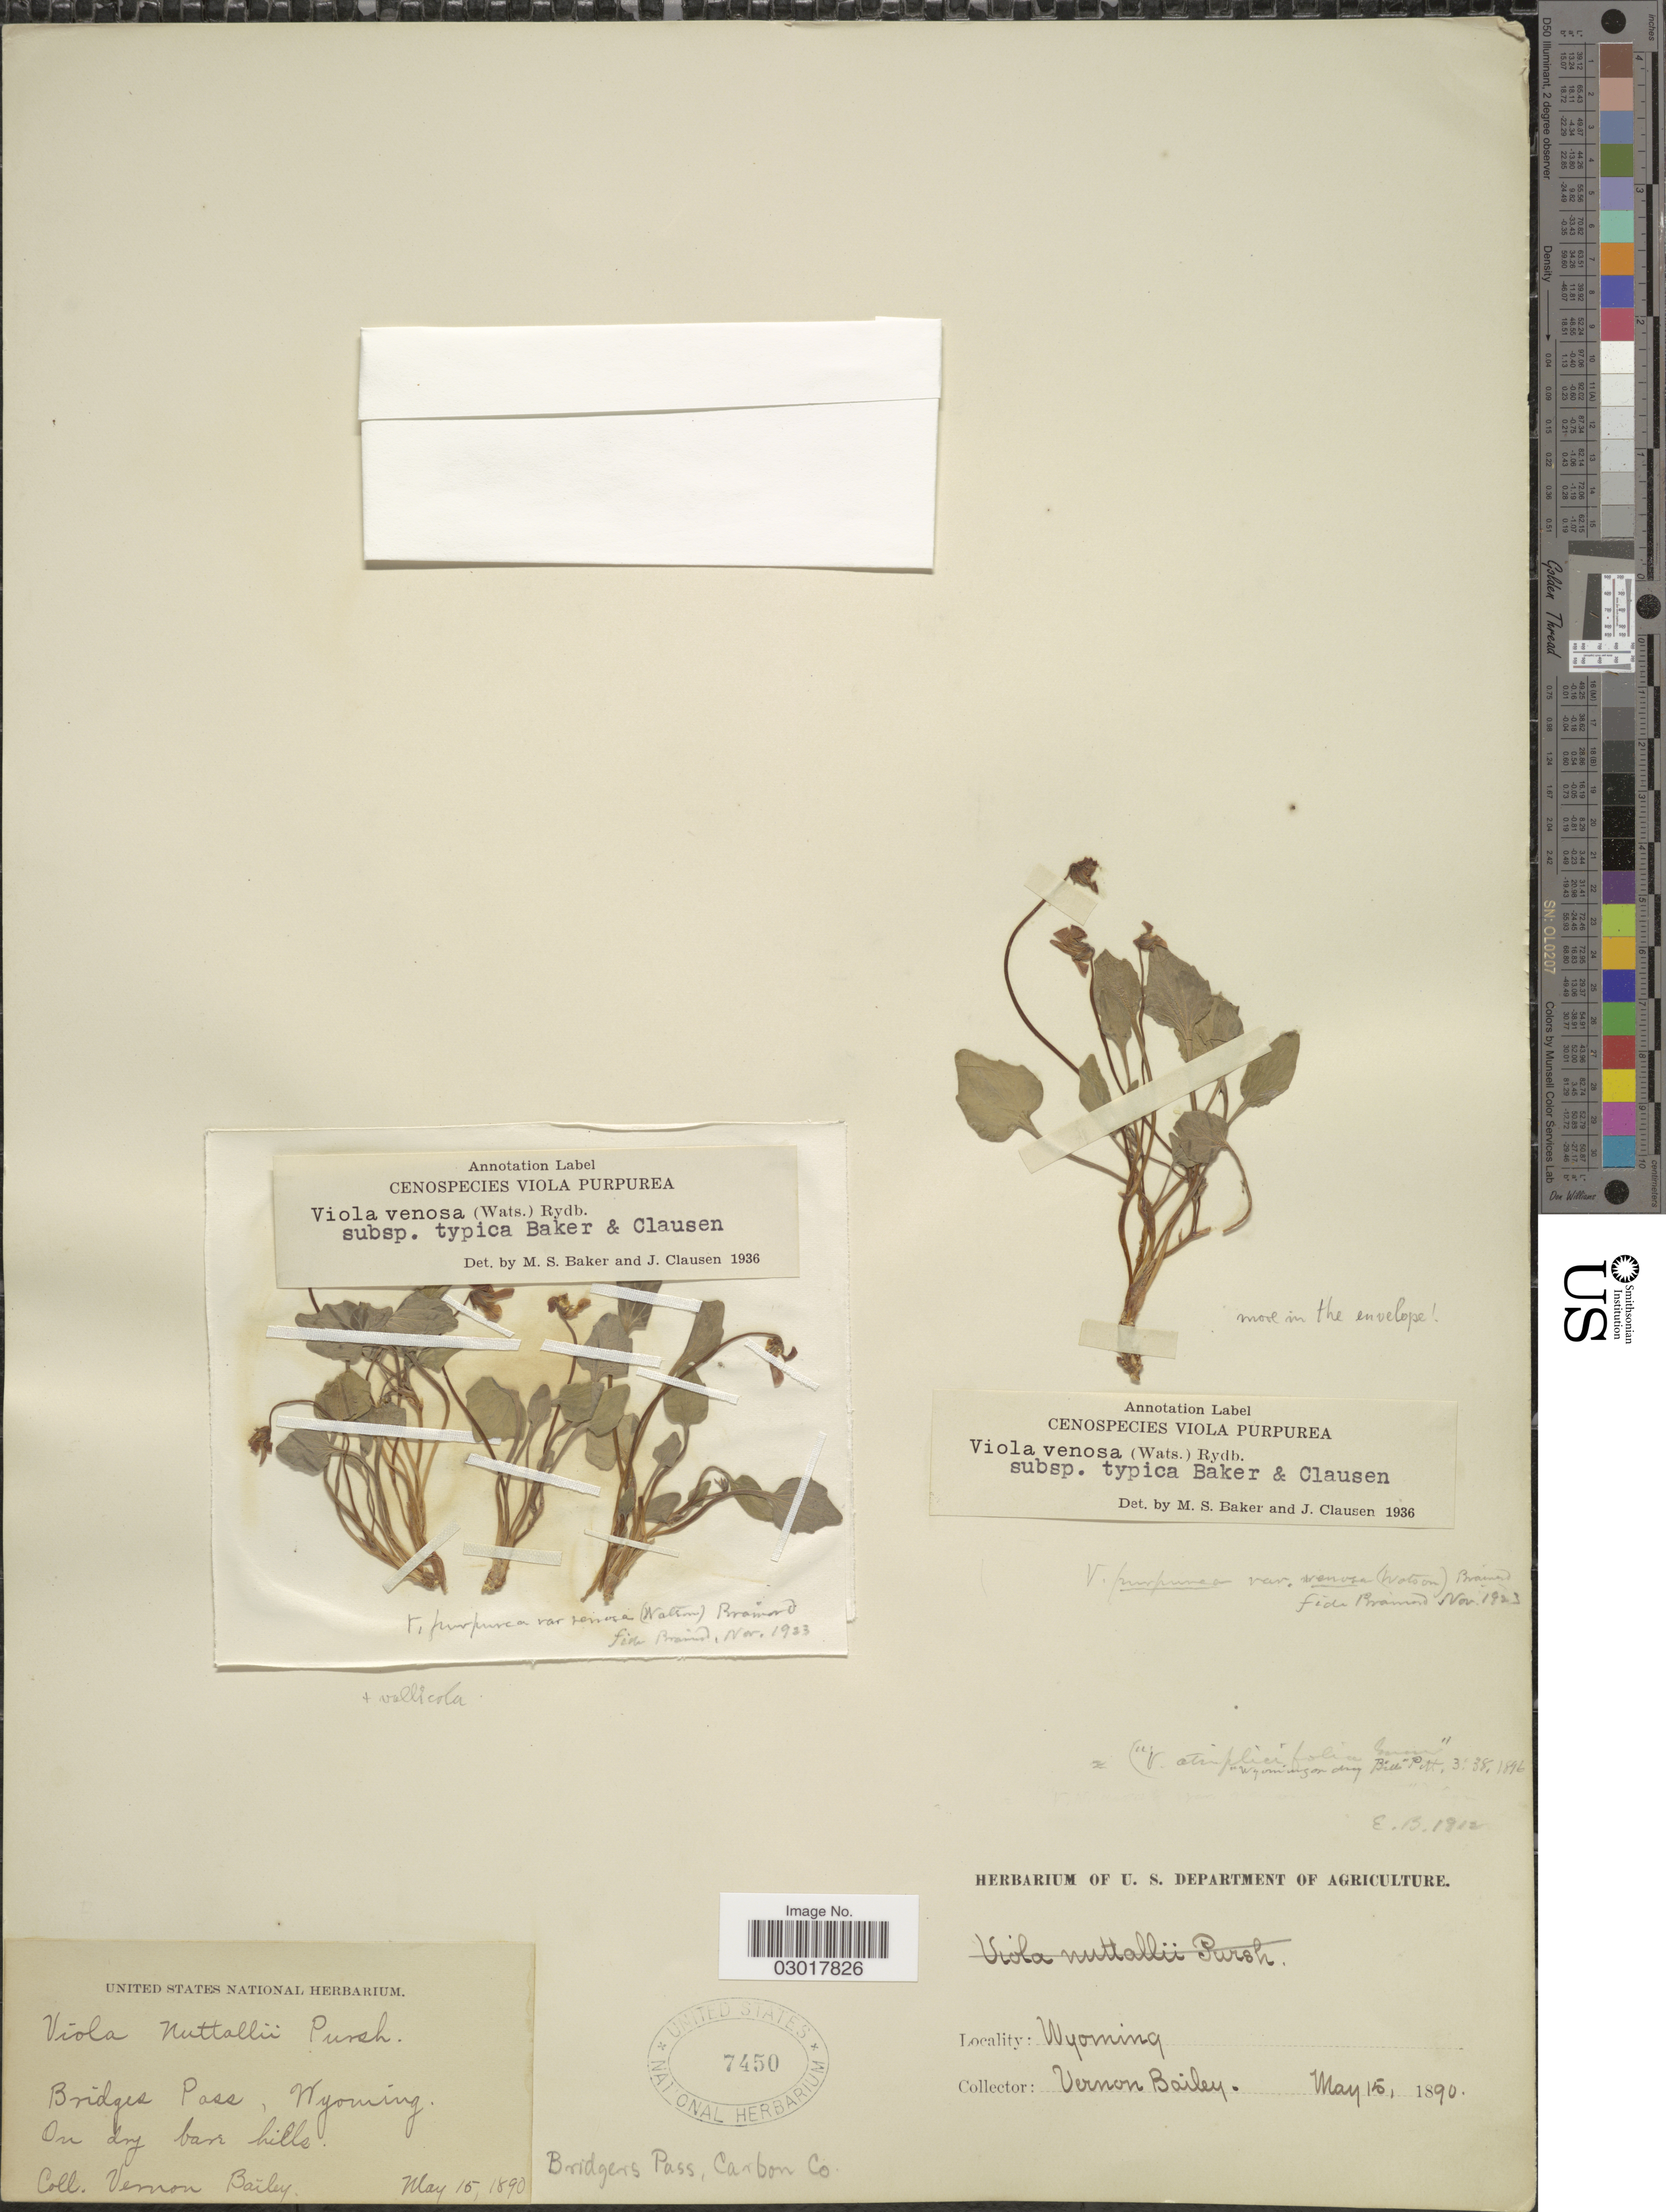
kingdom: Plantae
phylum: Tracheophyta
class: Magnoliopsida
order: Malpighiales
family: Violaceae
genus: Viola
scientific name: Viola venosa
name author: (S. Watson) Rydb.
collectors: V. O. Bailey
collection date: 1890-05-15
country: United States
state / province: Wyoming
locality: Bridges Pass. Bridgers Pass, Carbon Co.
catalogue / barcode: US 7450